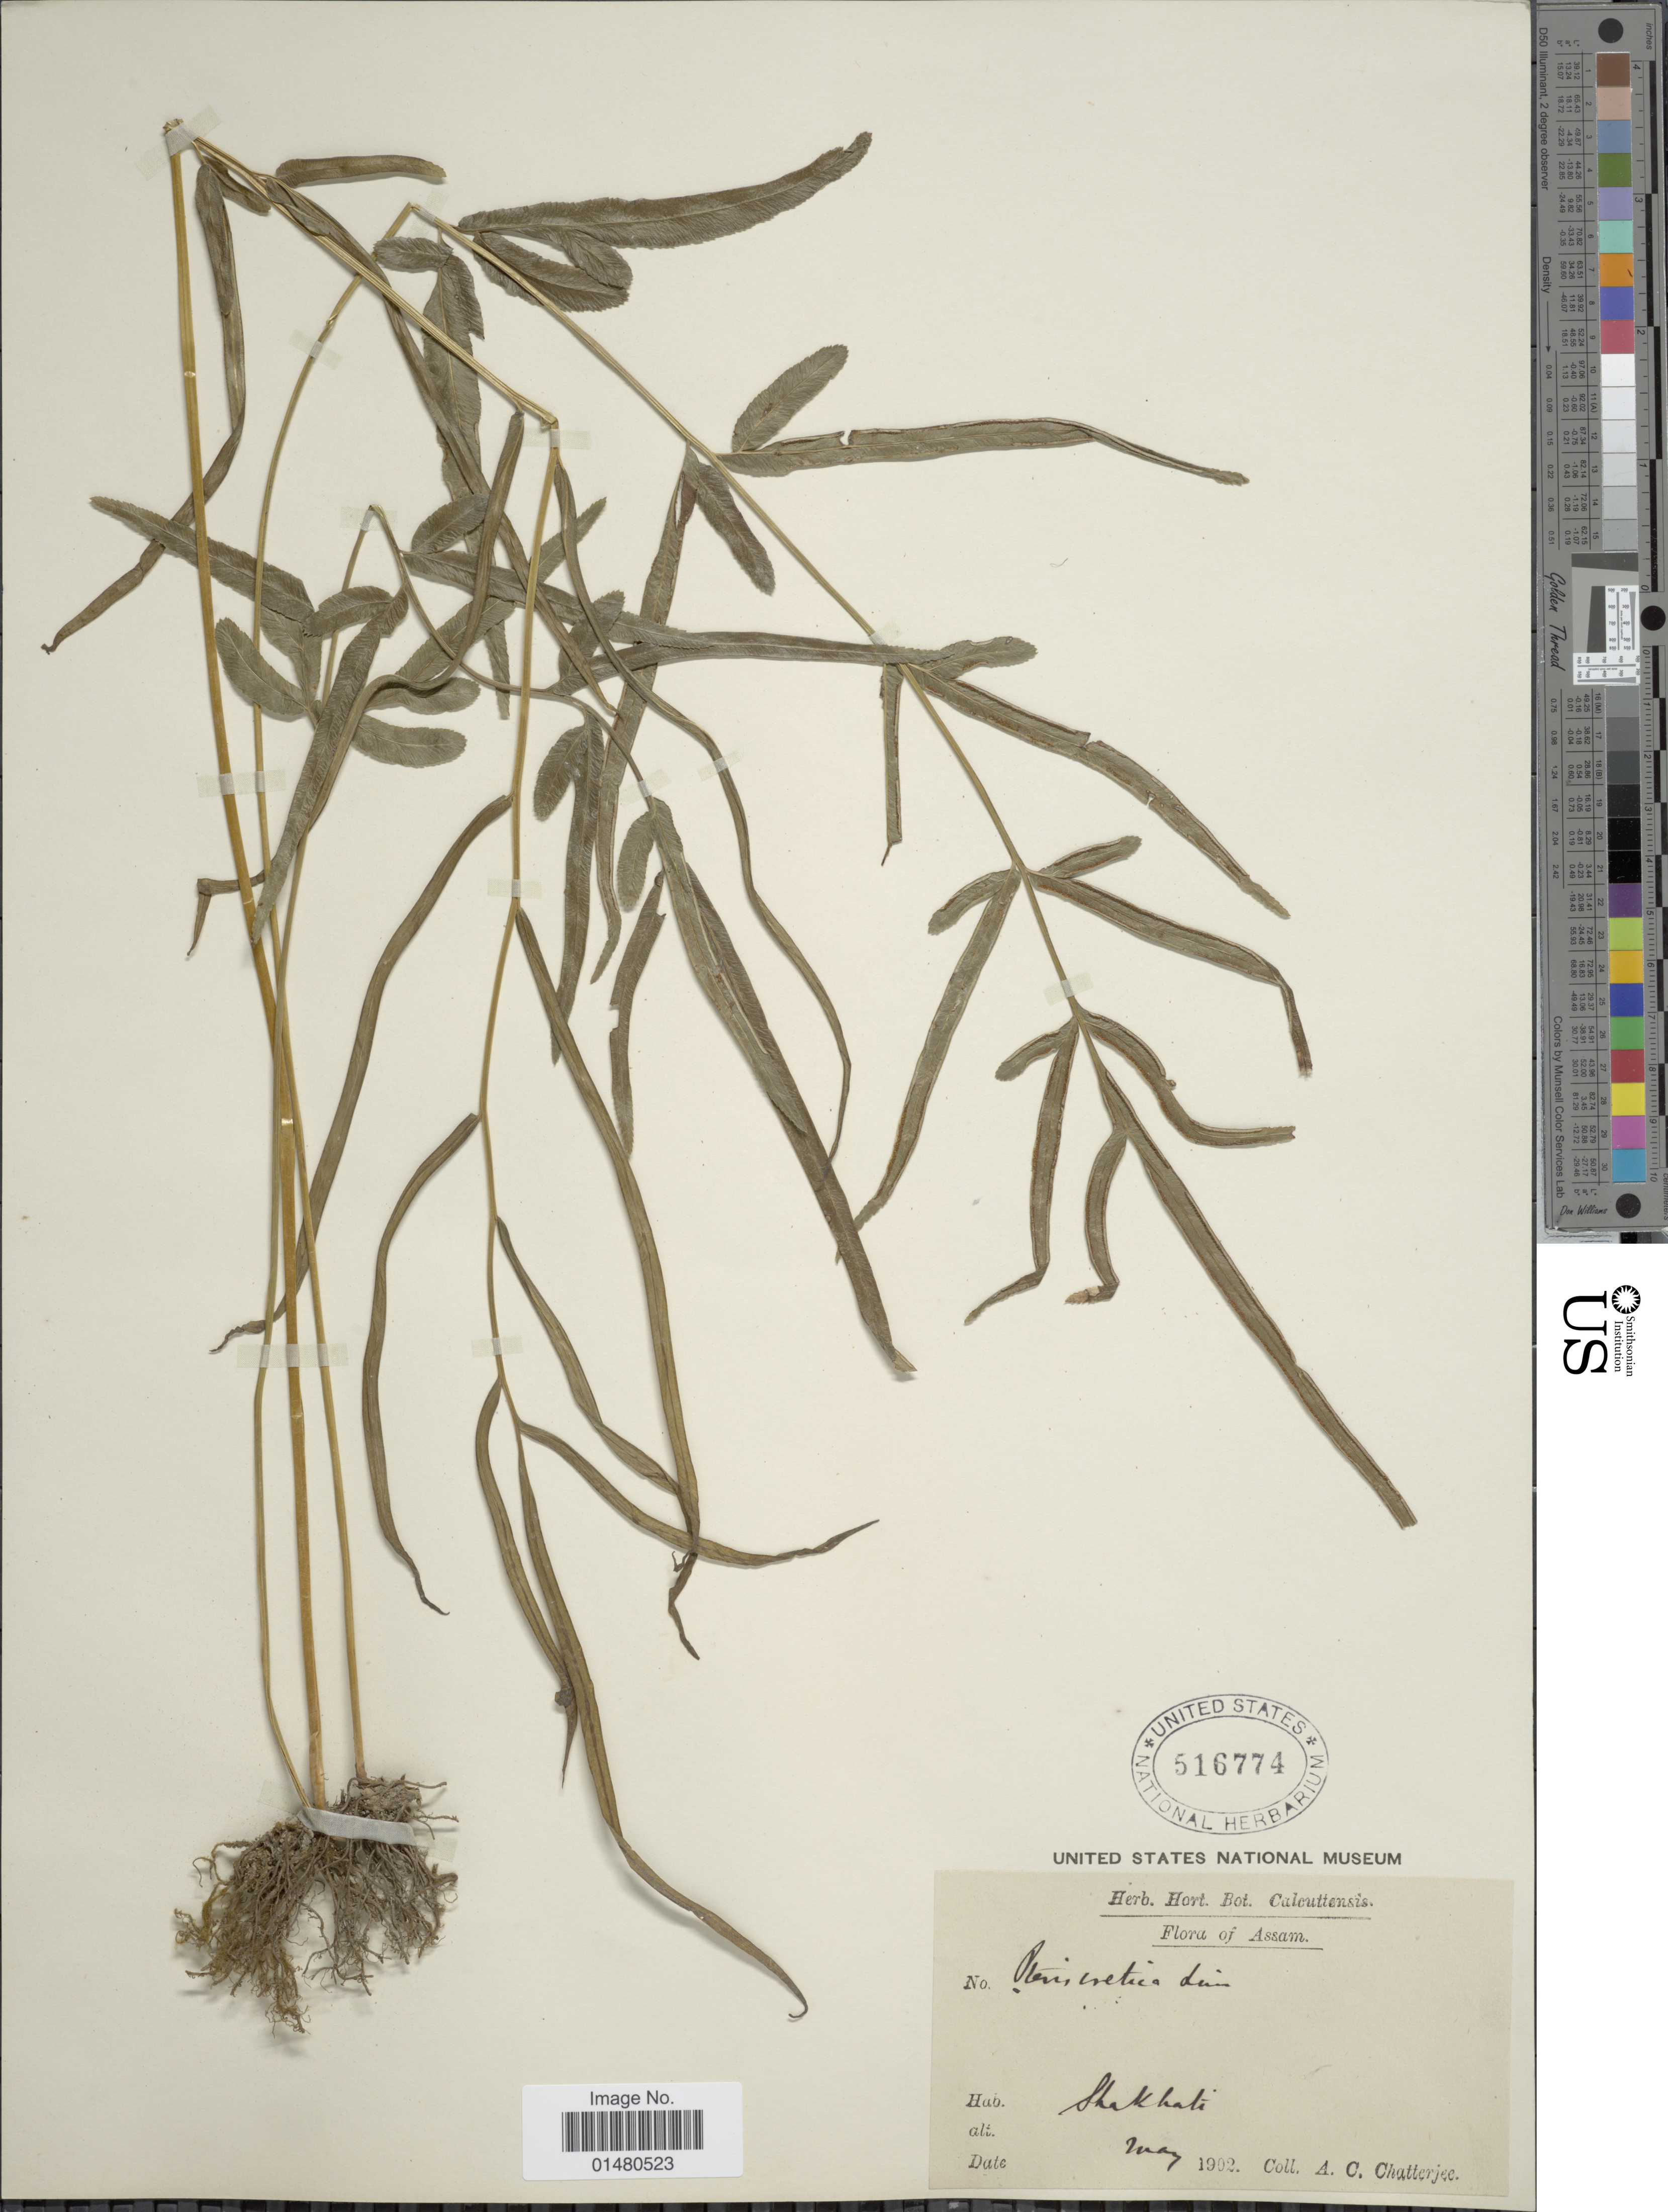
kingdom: Plantae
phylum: Tracheophyta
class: Polypodiopsida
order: Polypodiales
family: Pteridaceae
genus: Pteris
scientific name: Pteris ensiformis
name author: Burm. f.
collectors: A. Chatterjee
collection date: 1902-05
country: India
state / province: Assam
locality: Shakhati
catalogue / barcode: US 516774